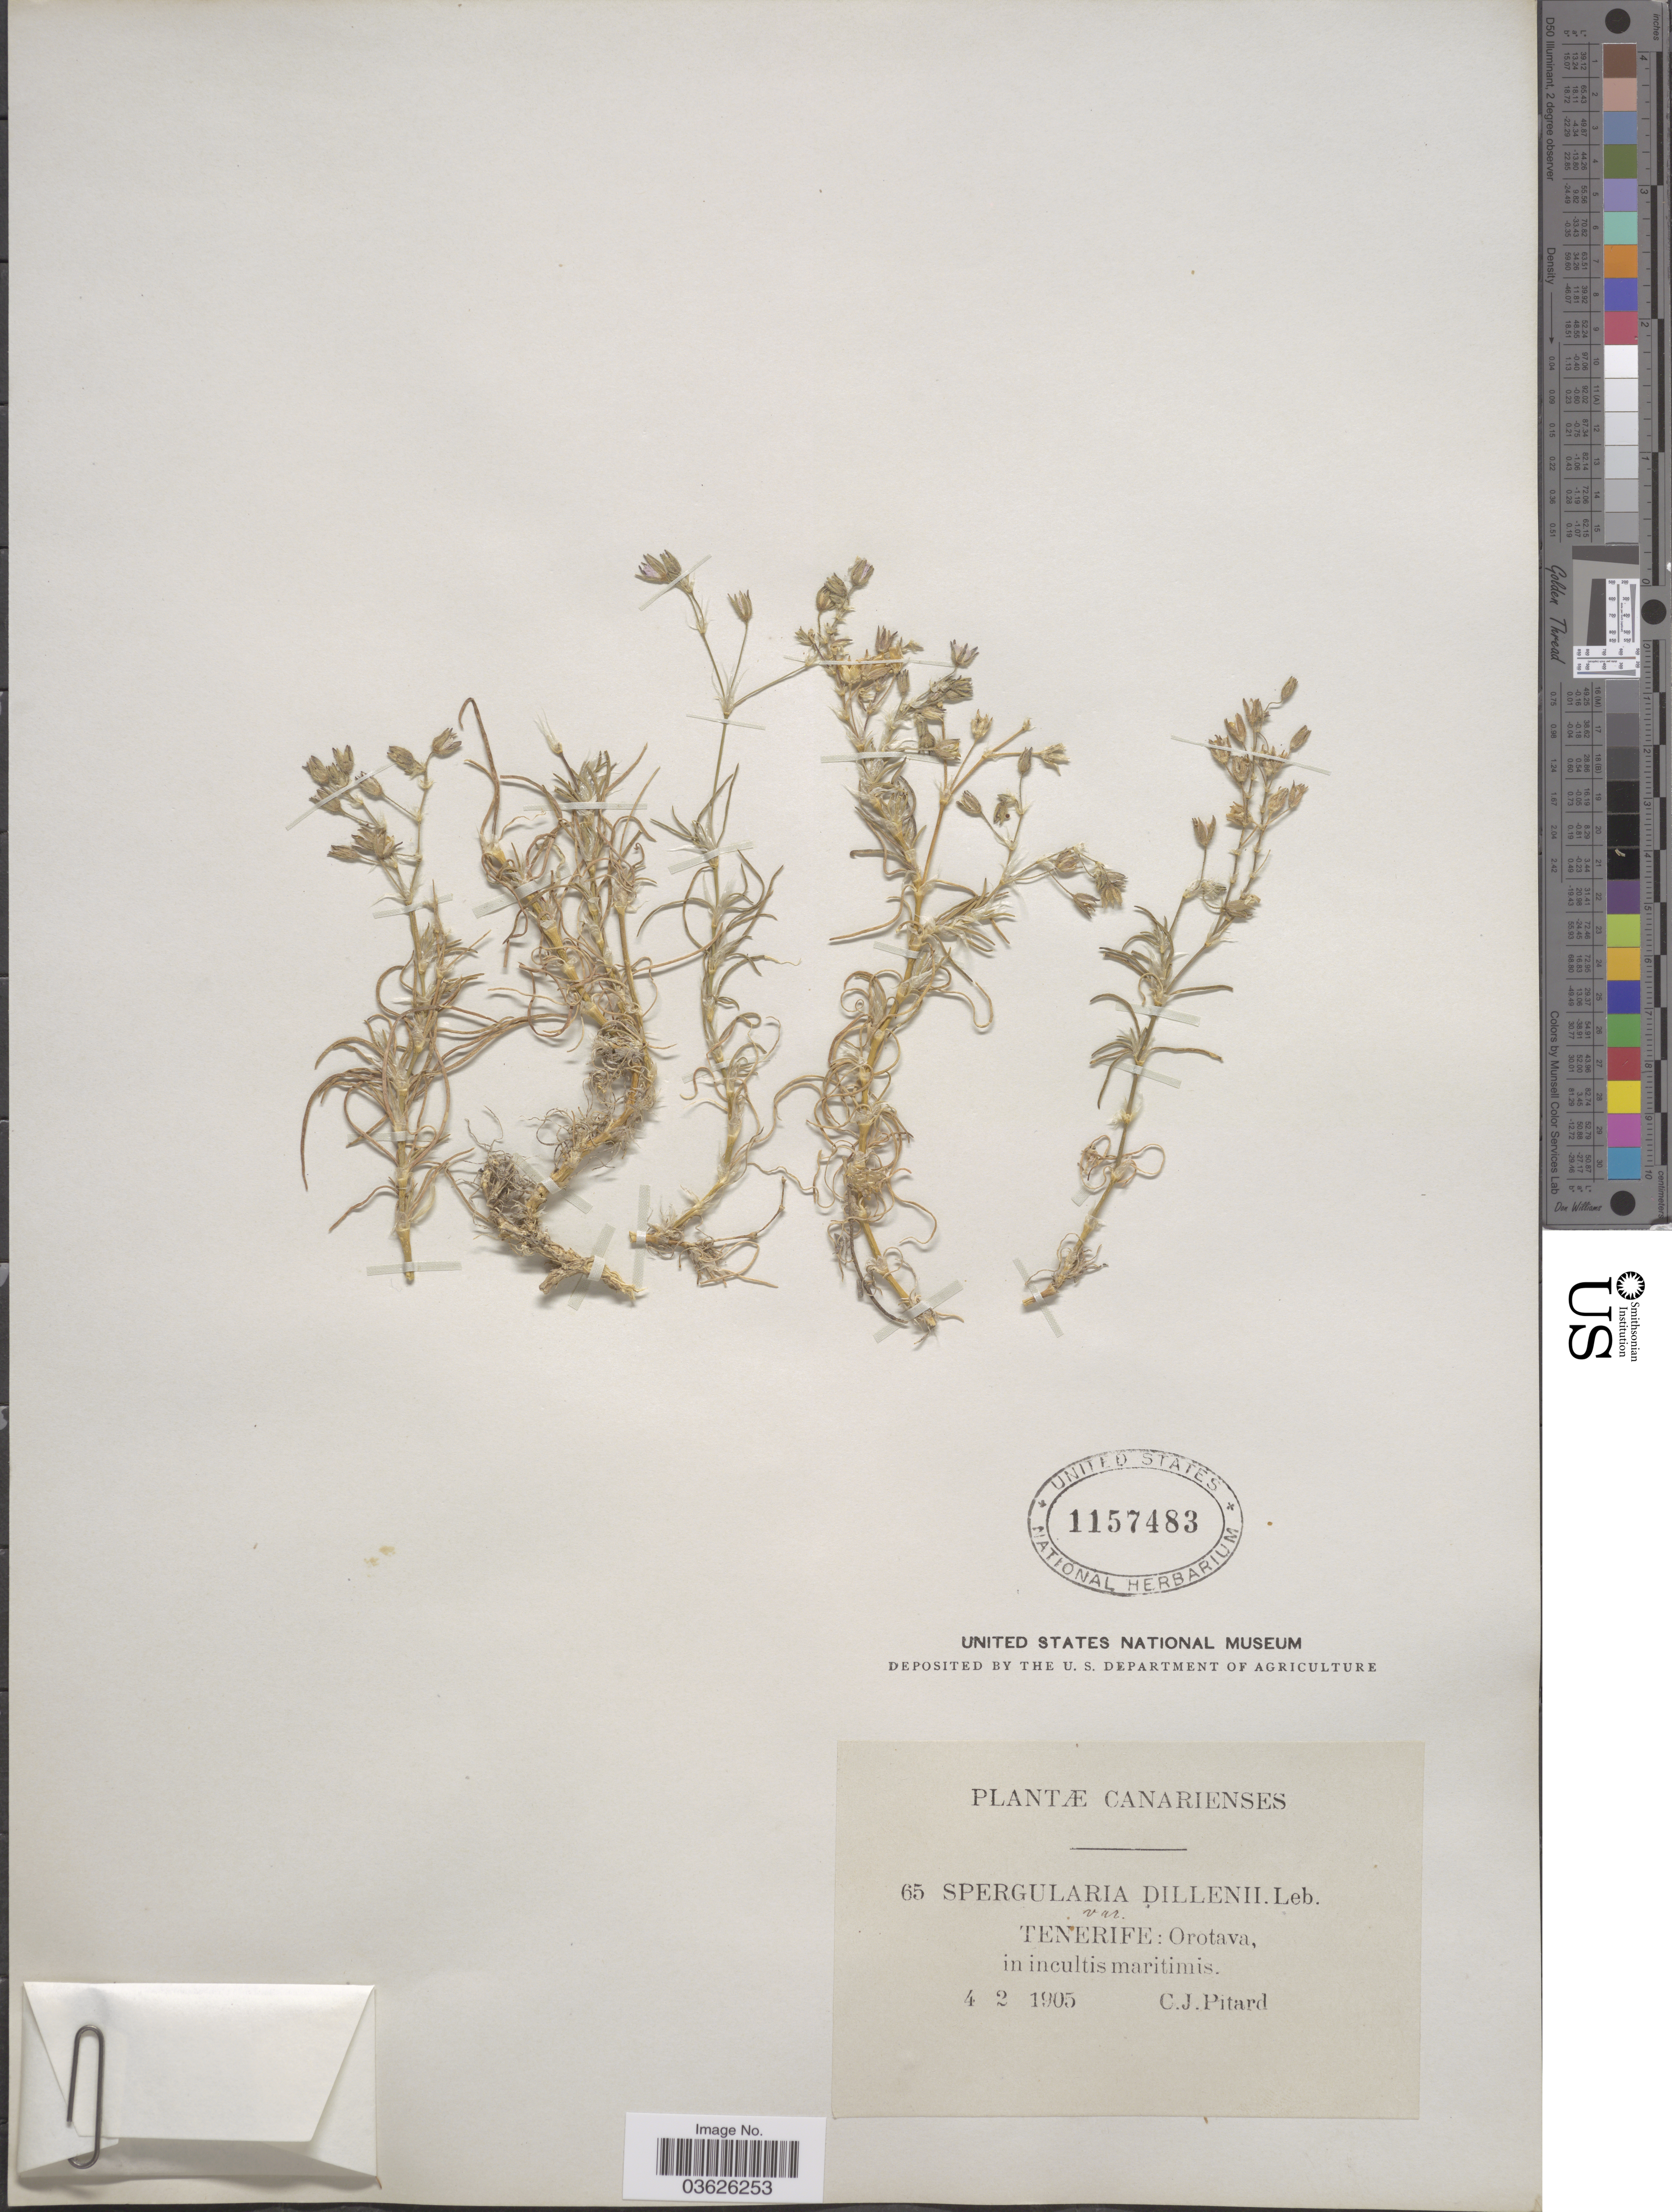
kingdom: Plantae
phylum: Tracheophyta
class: Magnoliopsida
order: Caryophyllales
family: Caryophyllaceae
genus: Spergularia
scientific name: Spergularia dillenii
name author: Lebel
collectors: C. Pitard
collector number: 65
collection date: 1905-02-04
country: Spain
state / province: Canarias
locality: Canarienses. Tenerife: Orotava, in incultis maritimis.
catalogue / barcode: US 1157483